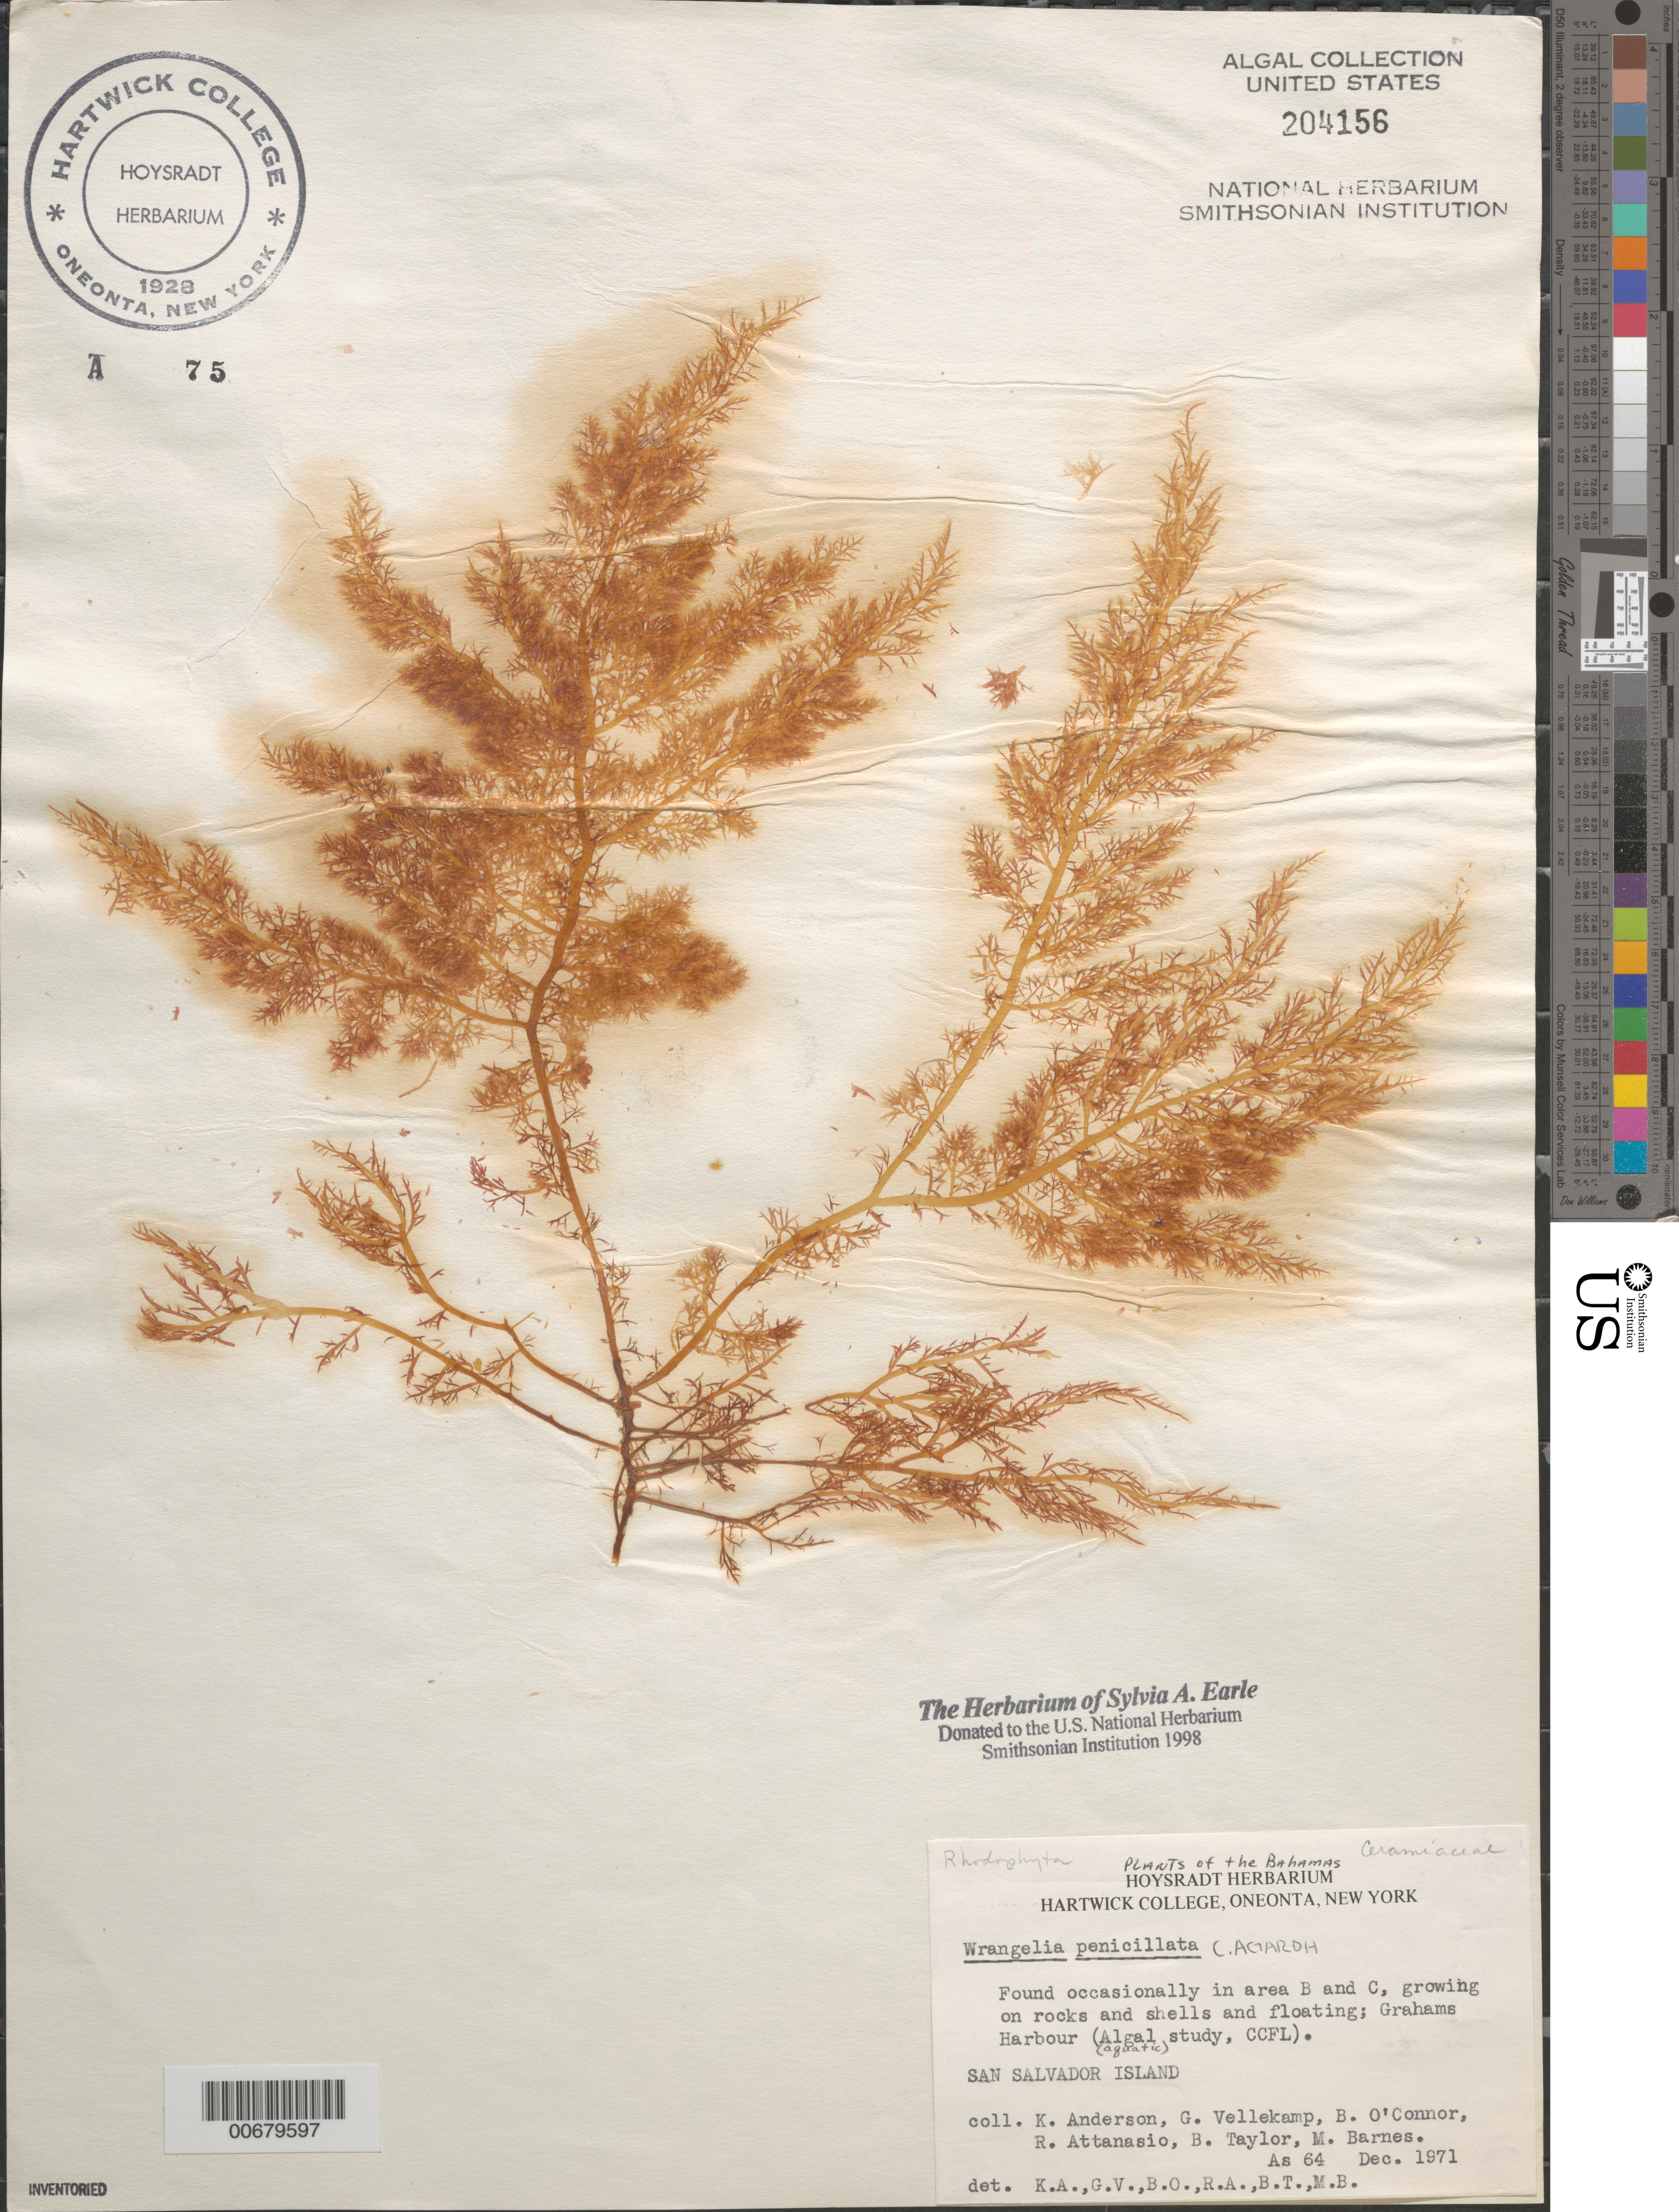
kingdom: Plantae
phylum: Rhodophyta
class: Florideophyceae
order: Ceramiales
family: Wrangeliaceae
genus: Wrangelia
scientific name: Wrangelia penicillata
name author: (C. Agardh) C. Agardh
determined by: Anderson, K.; et al.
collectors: K. Anderson, G. Vellekamp, B. O'Connor, R. Attanasio, B. Taylor & M. Barnes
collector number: As 64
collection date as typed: Dec 1971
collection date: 1971-12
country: Bahamas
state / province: San Salvador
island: San Salvador Island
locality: Grahams Harbour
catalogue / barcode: US 204156